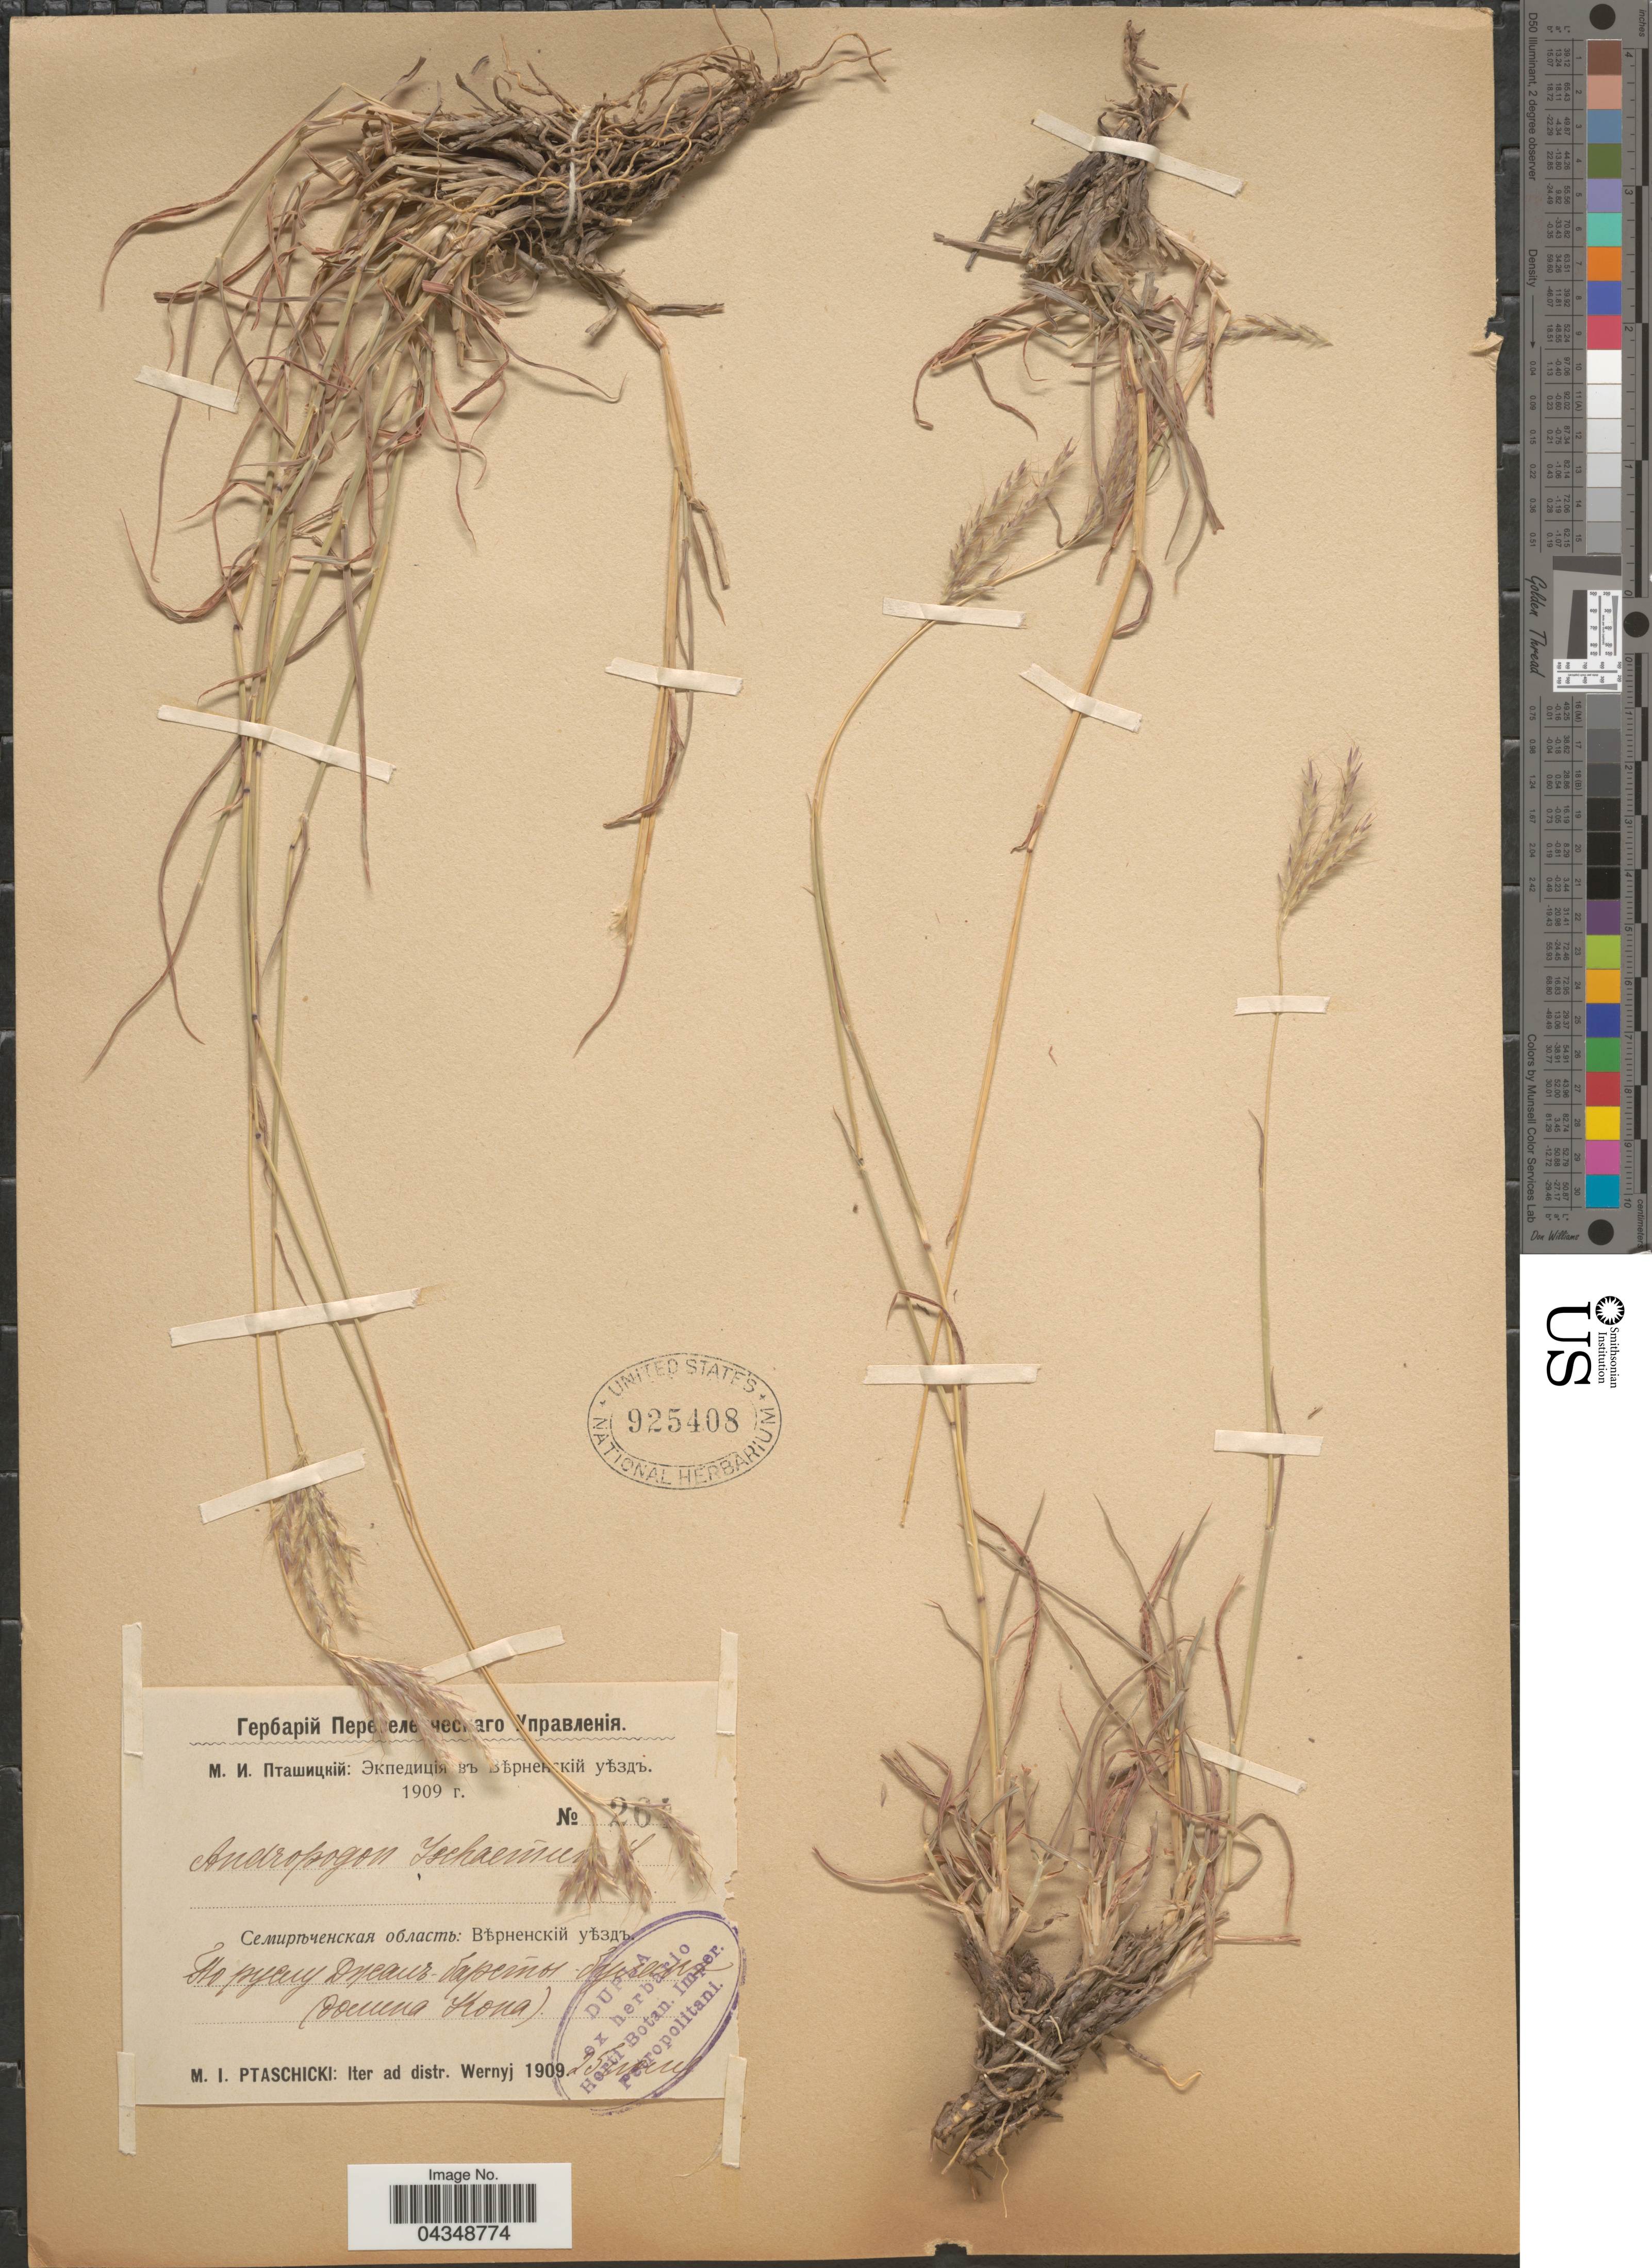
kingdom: Plantae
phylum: Tracheophyta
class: Liliopsida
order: Poales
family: Poaceae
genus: Bothriochloa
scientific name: Bothriochloa ischaemum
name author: (L.) Keng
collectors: M. Ptaschicki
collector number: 264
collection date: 1909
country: Kazakhstan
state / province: Almaty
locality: Iter ad distr. Wernyj. Valley Kopa, along Dzhal-baret-bulak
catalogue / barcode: US 925408